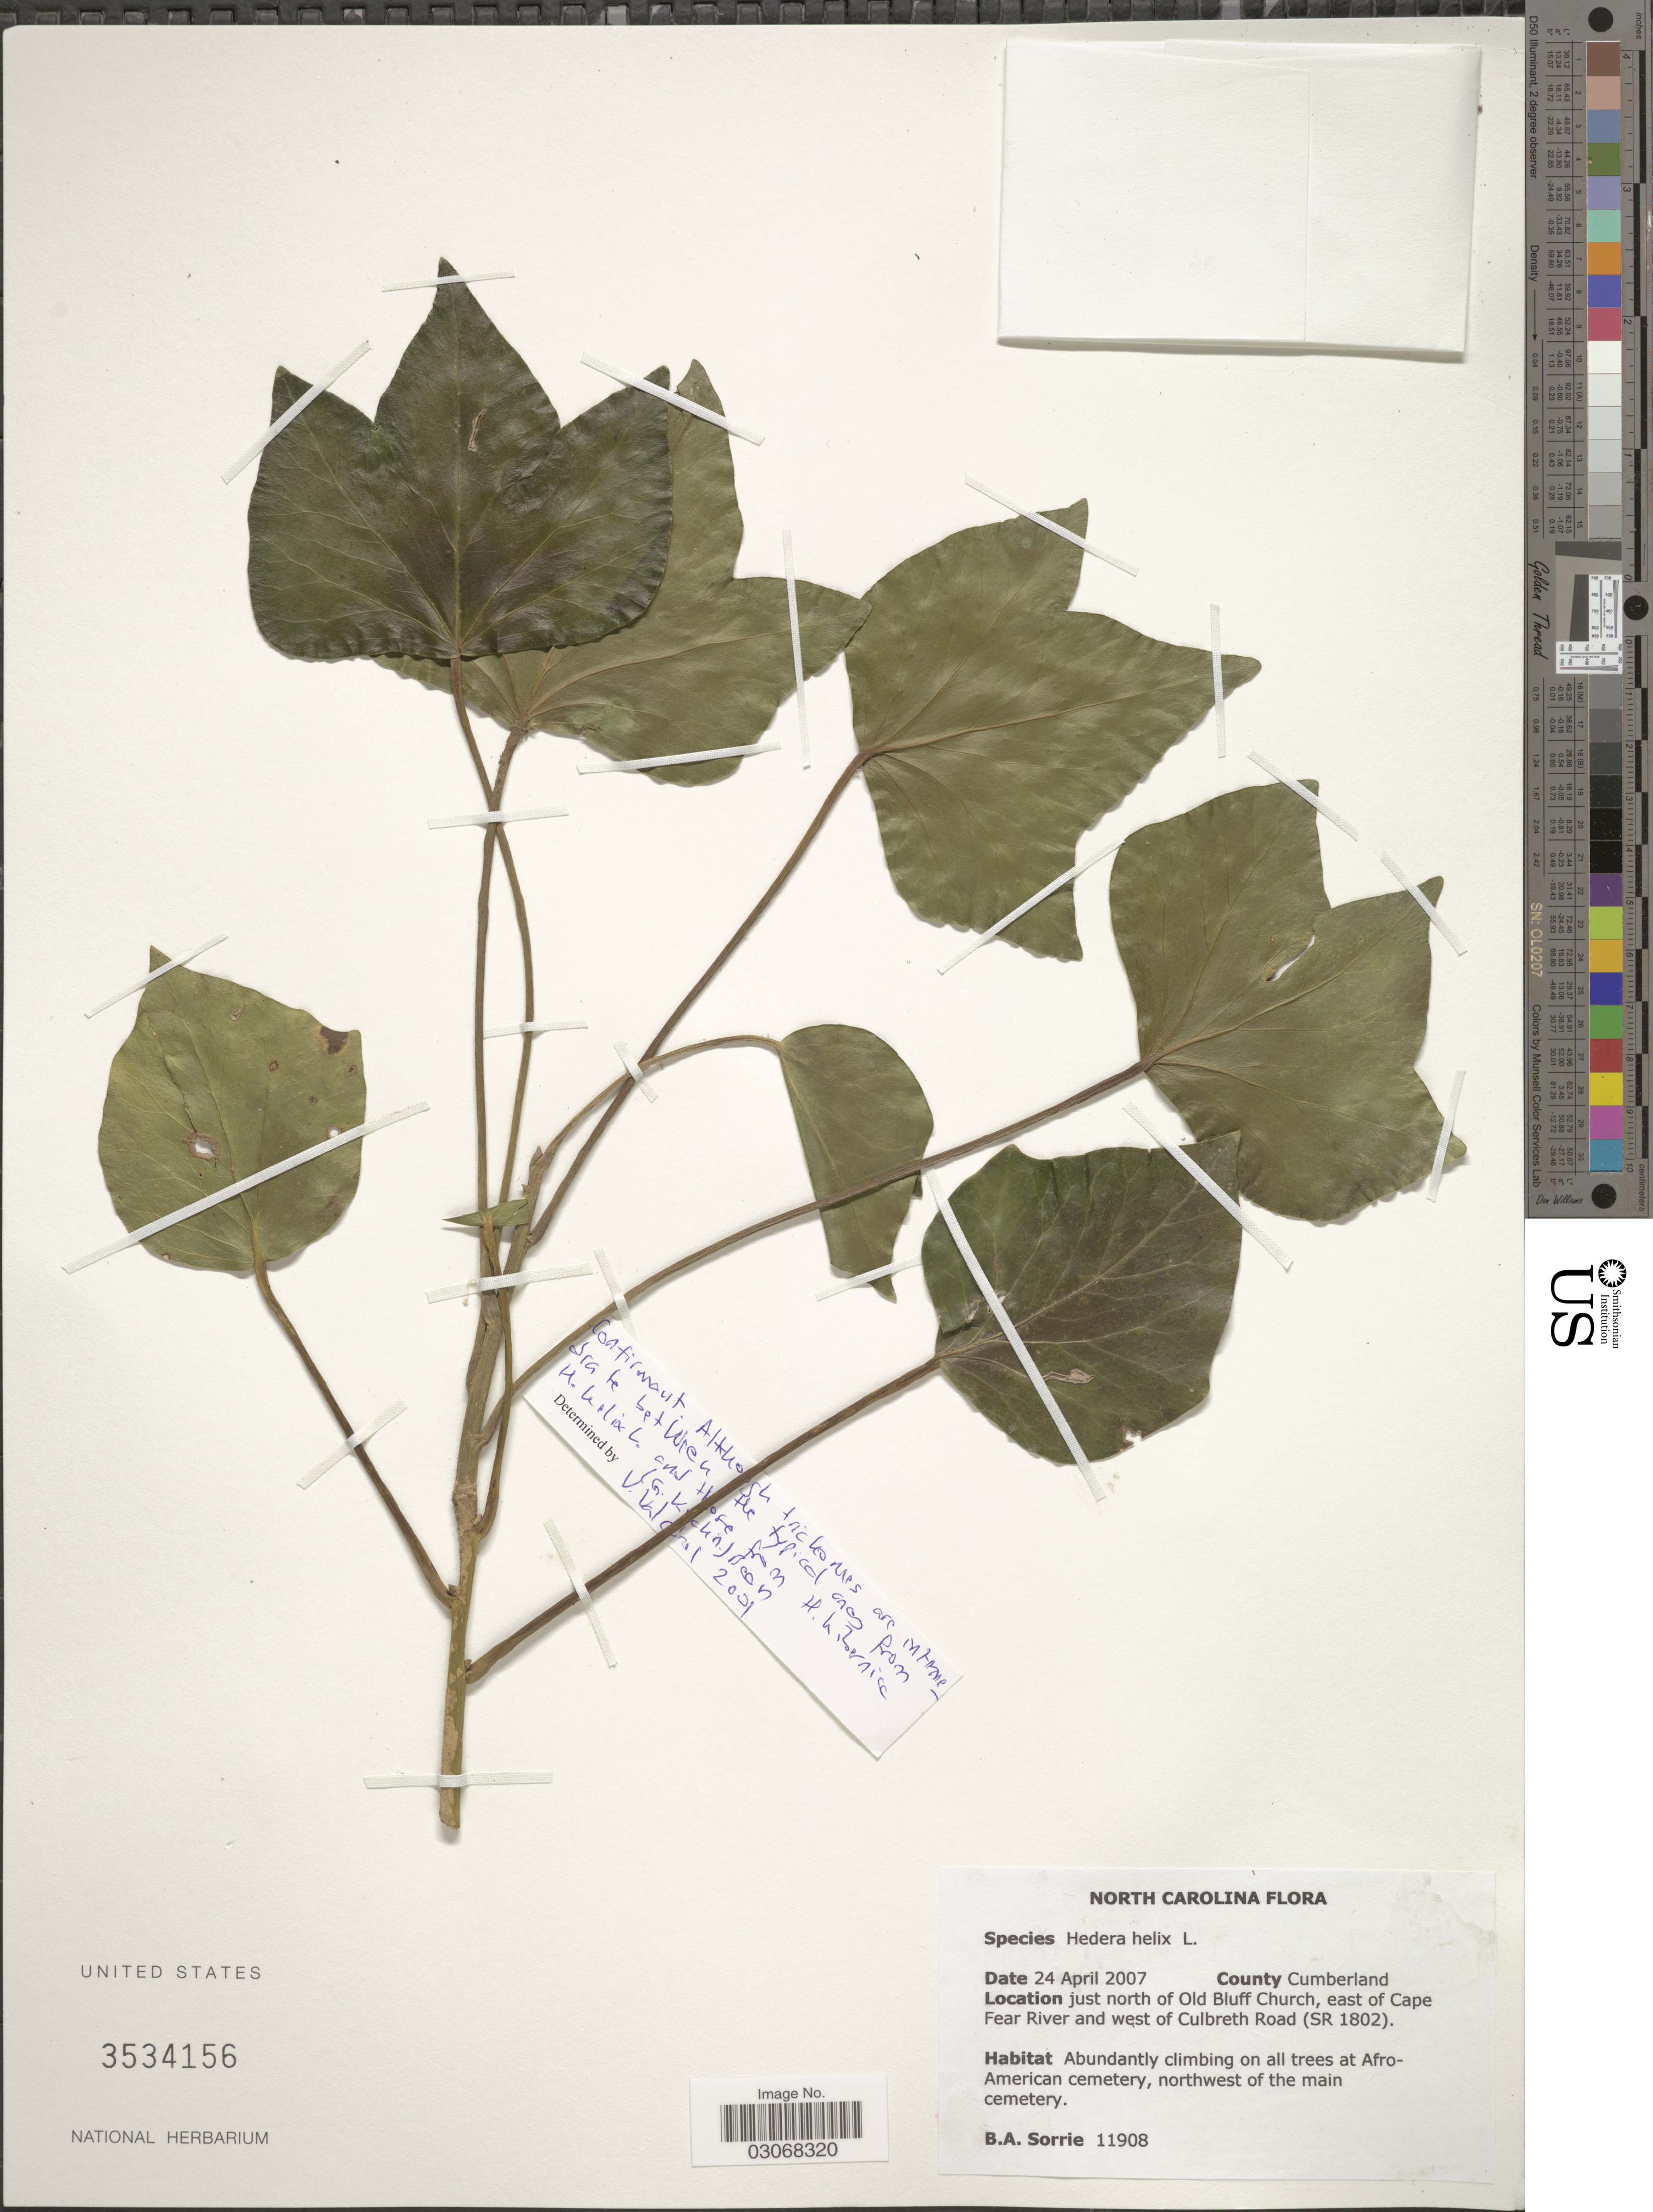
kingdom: Plantae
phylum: Tracheophyta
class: Magnoliopsida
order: Apiales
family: Araliaceae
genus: Hedera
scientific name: Hedera helix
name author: L.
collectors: B. Sorrie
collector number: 11908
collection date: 2007-04-24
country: United States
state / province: North Carolina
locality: County Cumberland, just north of Old Bluff Church, east of Cape Fear River and west of Culbreth Road (SR 1802).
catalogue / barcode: US 3534156